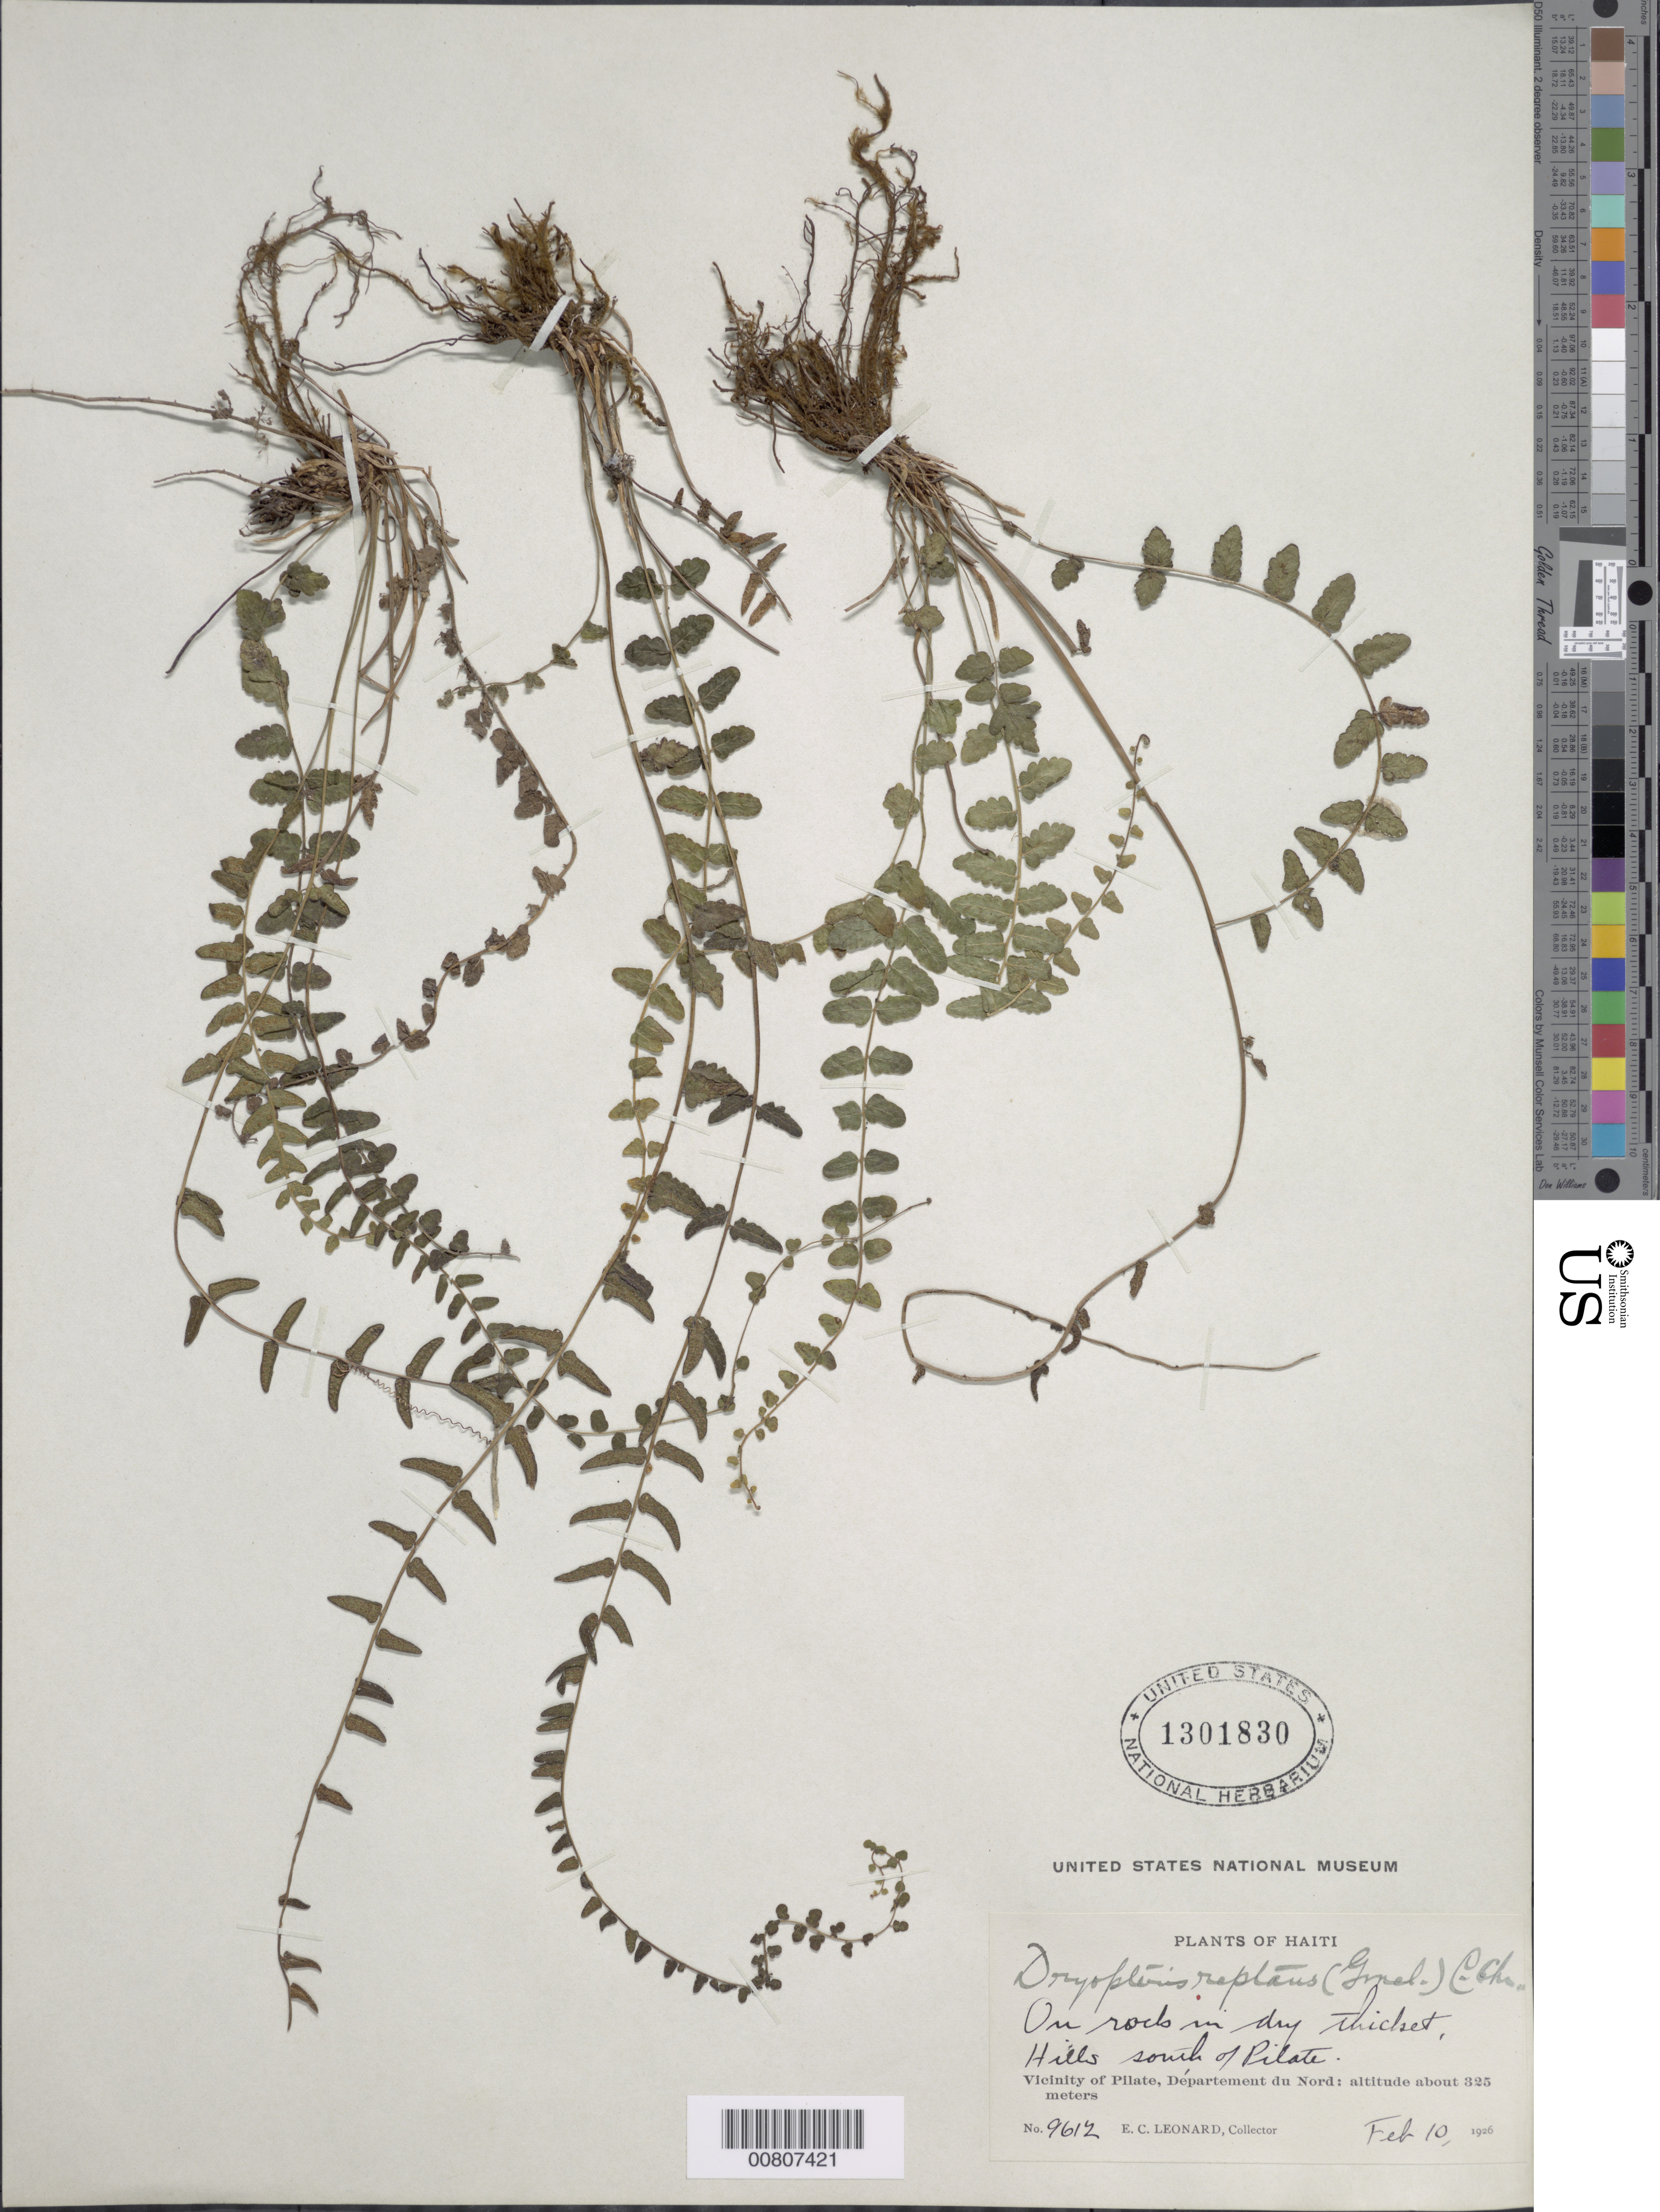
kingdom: Plantae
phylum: Tracheophyta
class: Polypodiopsida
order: Polypodiales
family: Thelypteridaceae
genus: Goniopteris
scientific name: Goniopteris reptans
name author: (J.F. Gmel.) C. Presl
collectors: E. C. Leonard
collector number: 9612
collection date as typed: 10 Feb 1926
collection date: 1926-02-10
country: Haiti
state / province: Nord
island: Hispaniola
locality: Pilate, s of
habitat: Hills, on rock in dry thicket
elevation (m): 325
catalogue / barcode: US 1301830